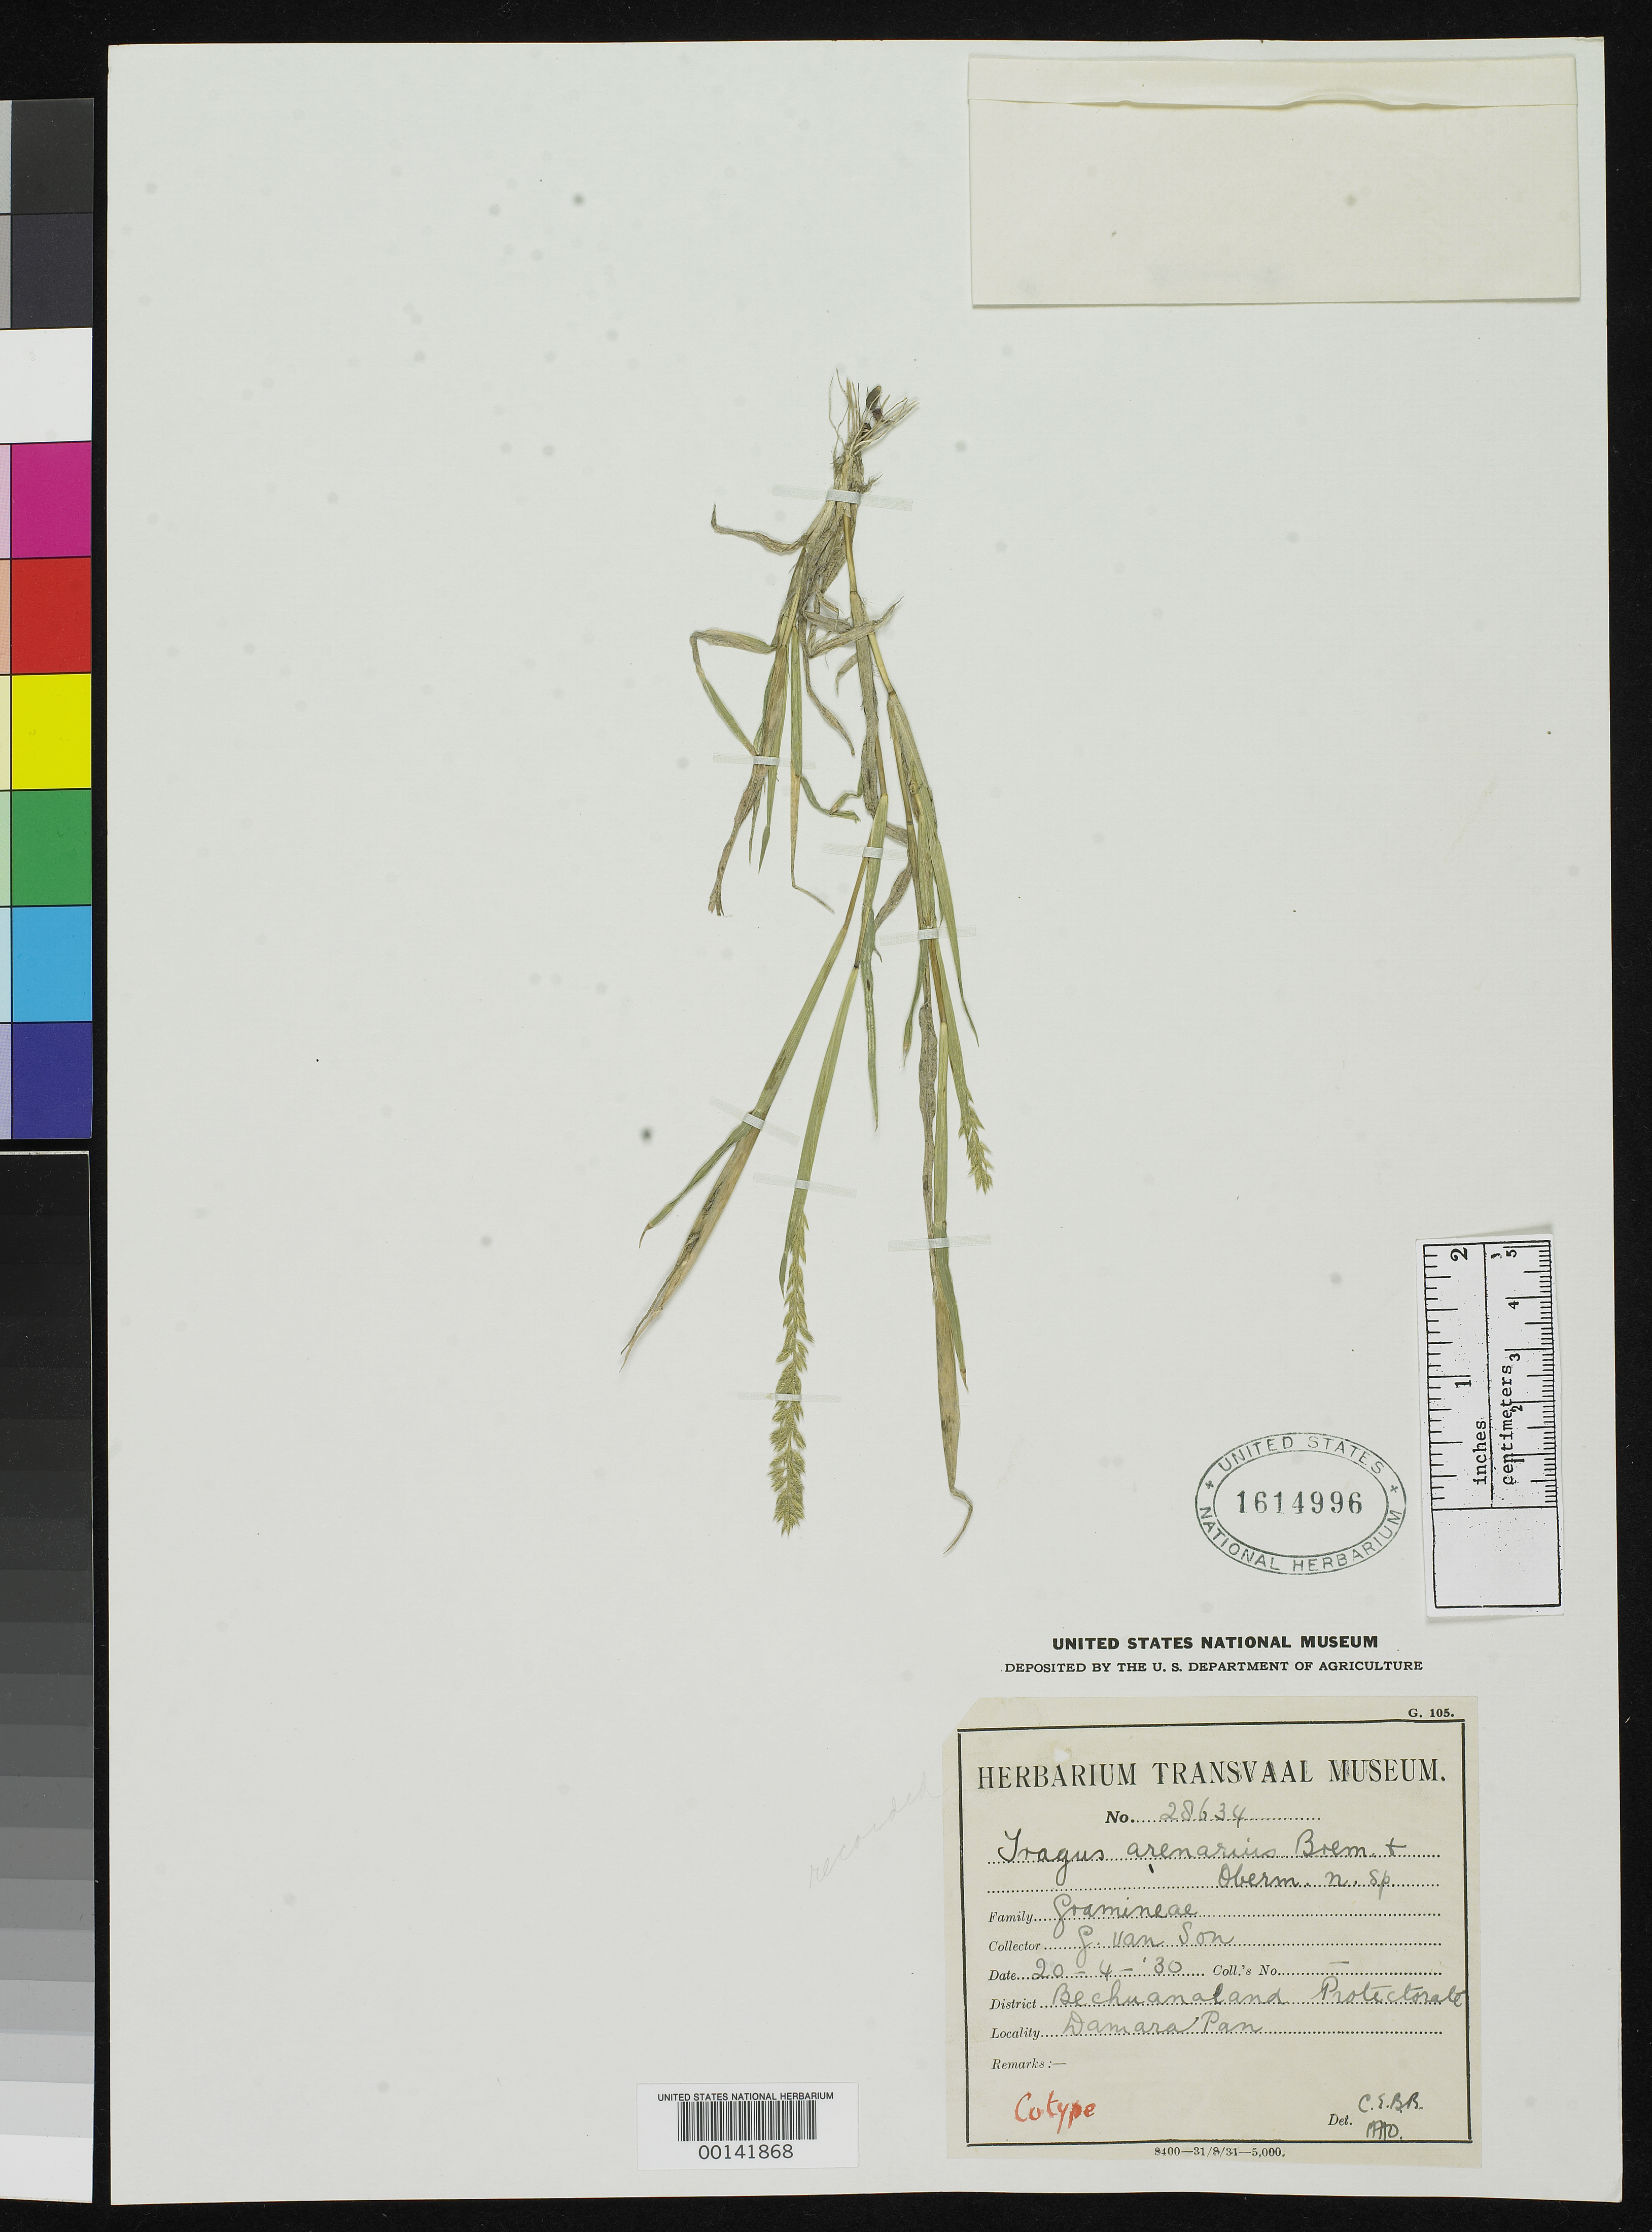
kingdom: Plantae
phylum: Tracheophyta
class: Liliopsida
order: Poales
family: Poaceae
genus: Tragus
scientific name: Tragus arenarius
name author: Bremek. & Oberm.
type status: Type Collection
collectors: G. van Son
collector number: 28634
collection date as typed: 20 Apr 1930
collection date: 1930-04-20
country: South Africa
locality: Transvaal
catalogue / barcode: US 1614996